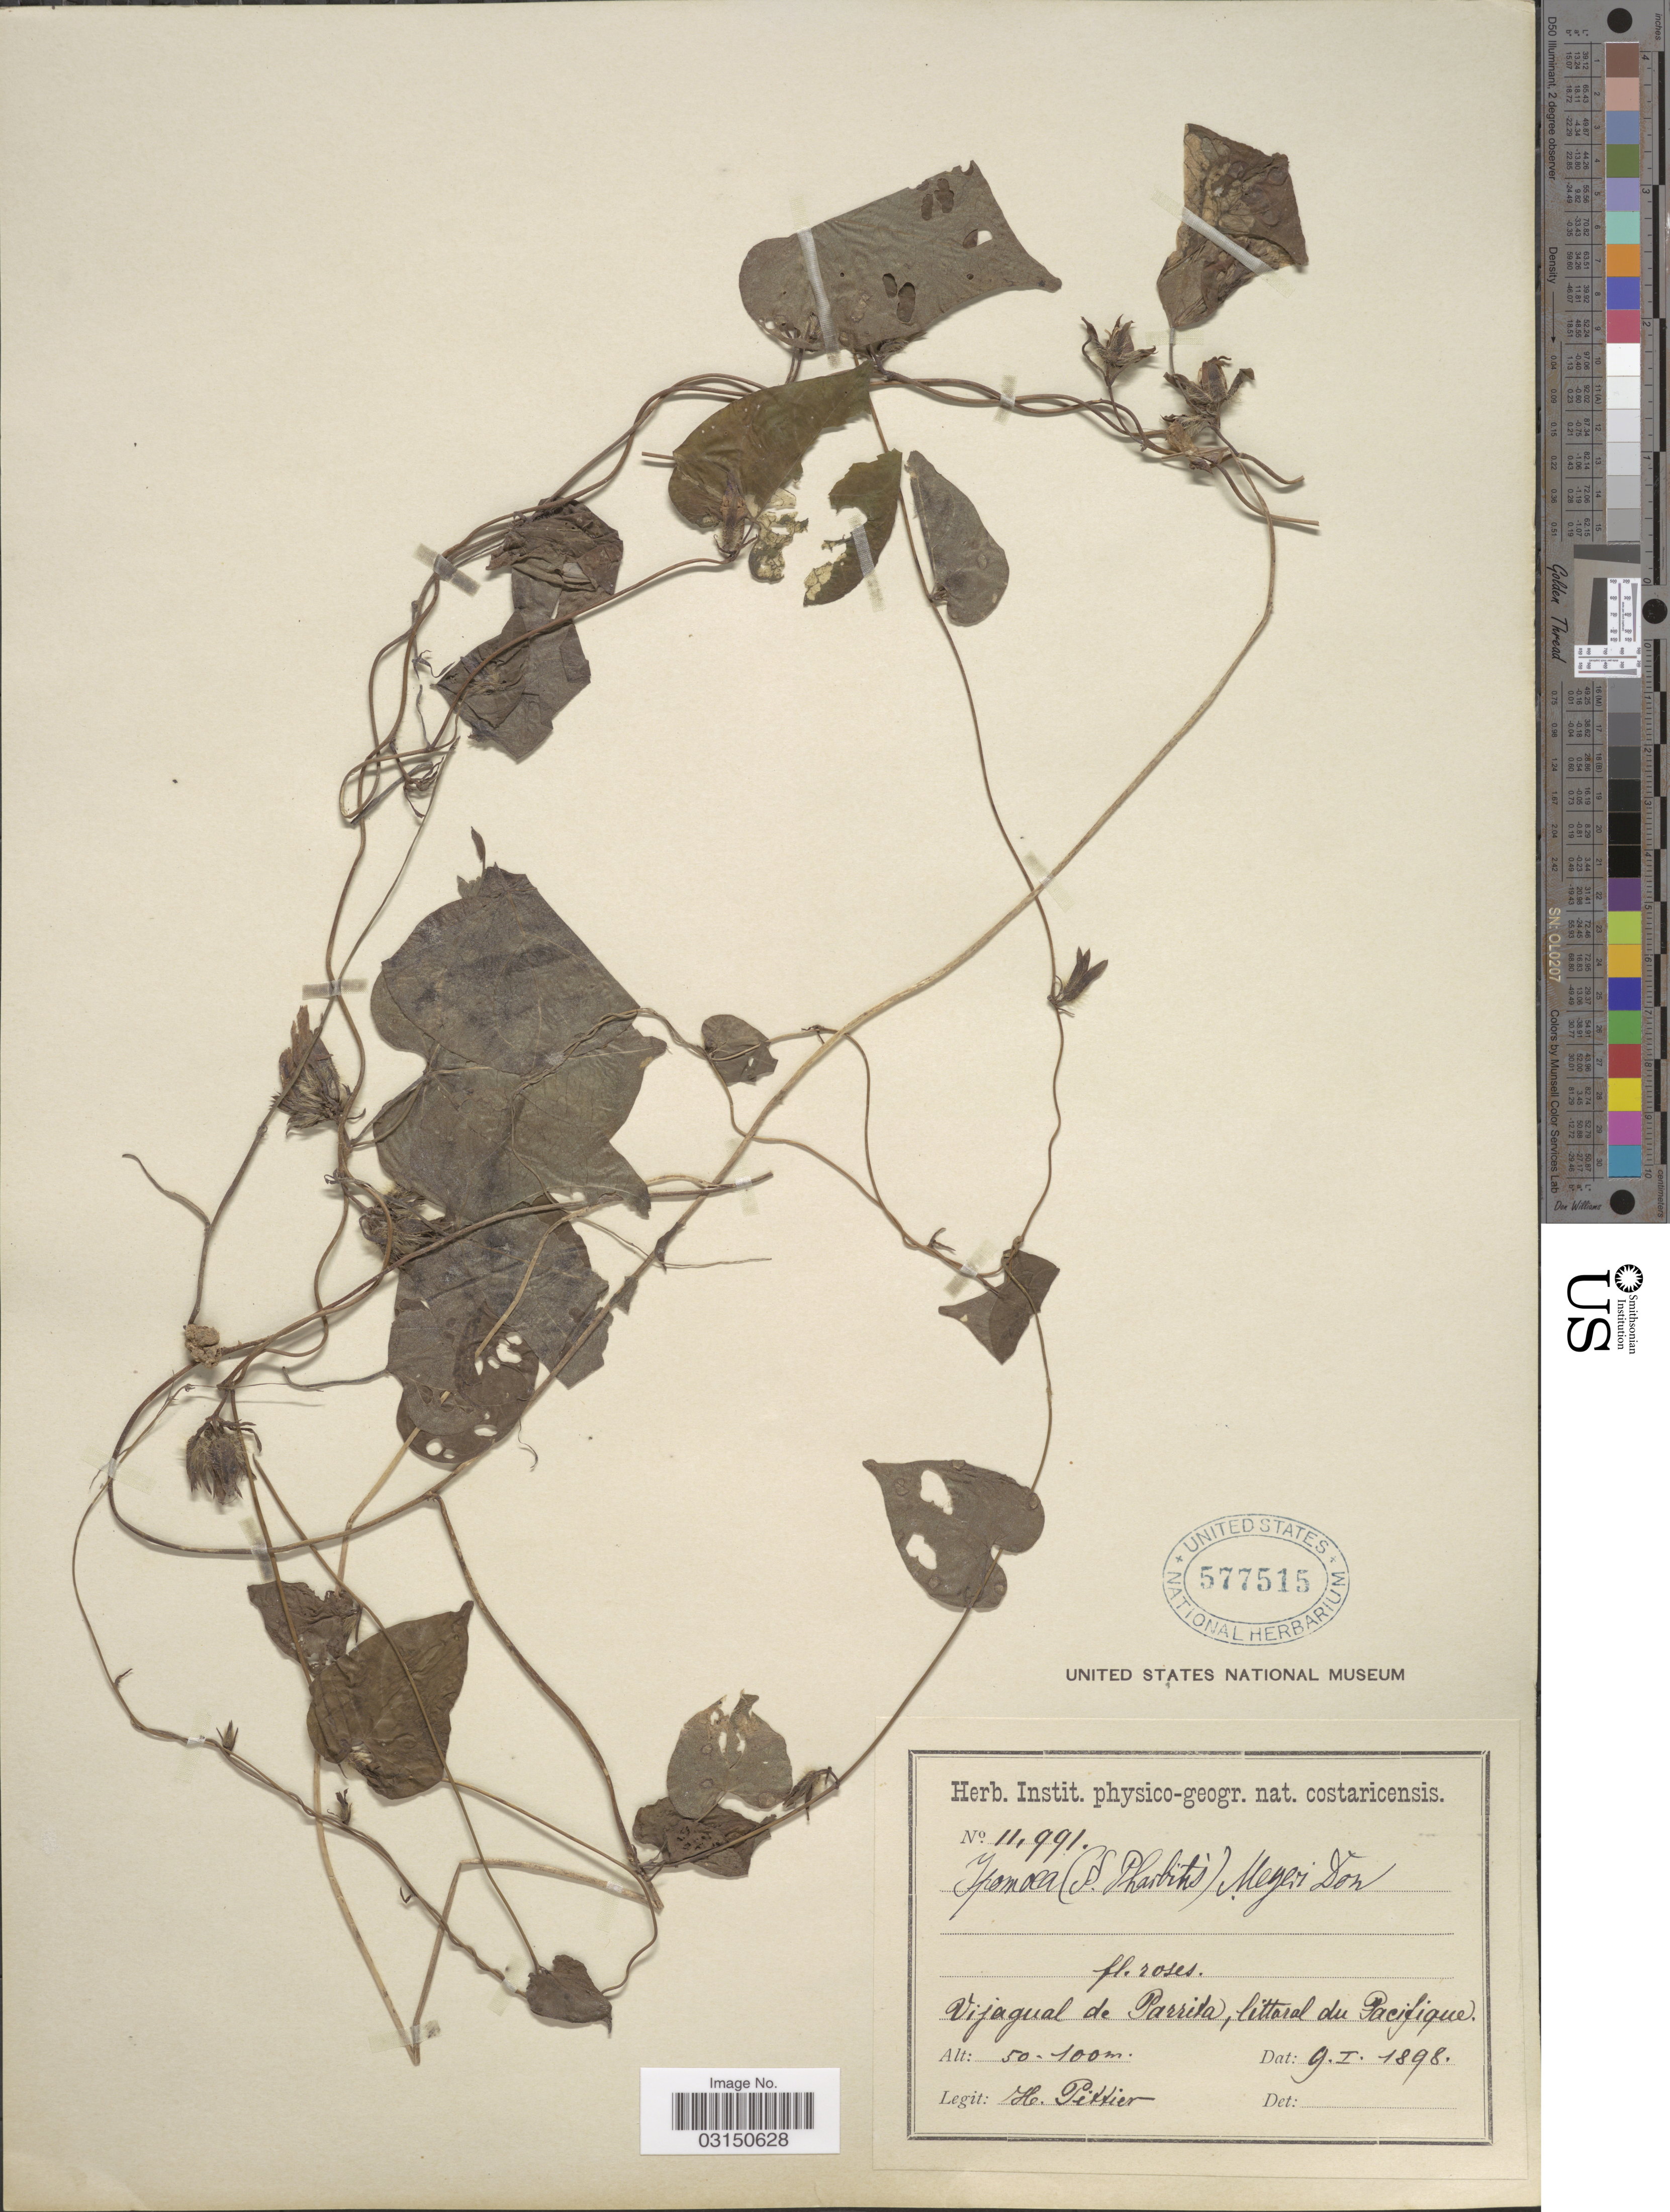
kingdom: Plantae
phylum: Tracheophyta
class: Magnoliopsida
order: Solanales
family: Convolvulaceae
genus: Ipomoea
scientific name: Ipomoea meyeri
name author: (Spreng.) G. Don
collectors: H. F. Pittier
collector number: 11991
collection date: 1898-01-09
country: Costa Rica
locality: Vijagual de Parrita, littoral du Pacifique.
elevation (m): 50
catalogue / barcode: US 577515